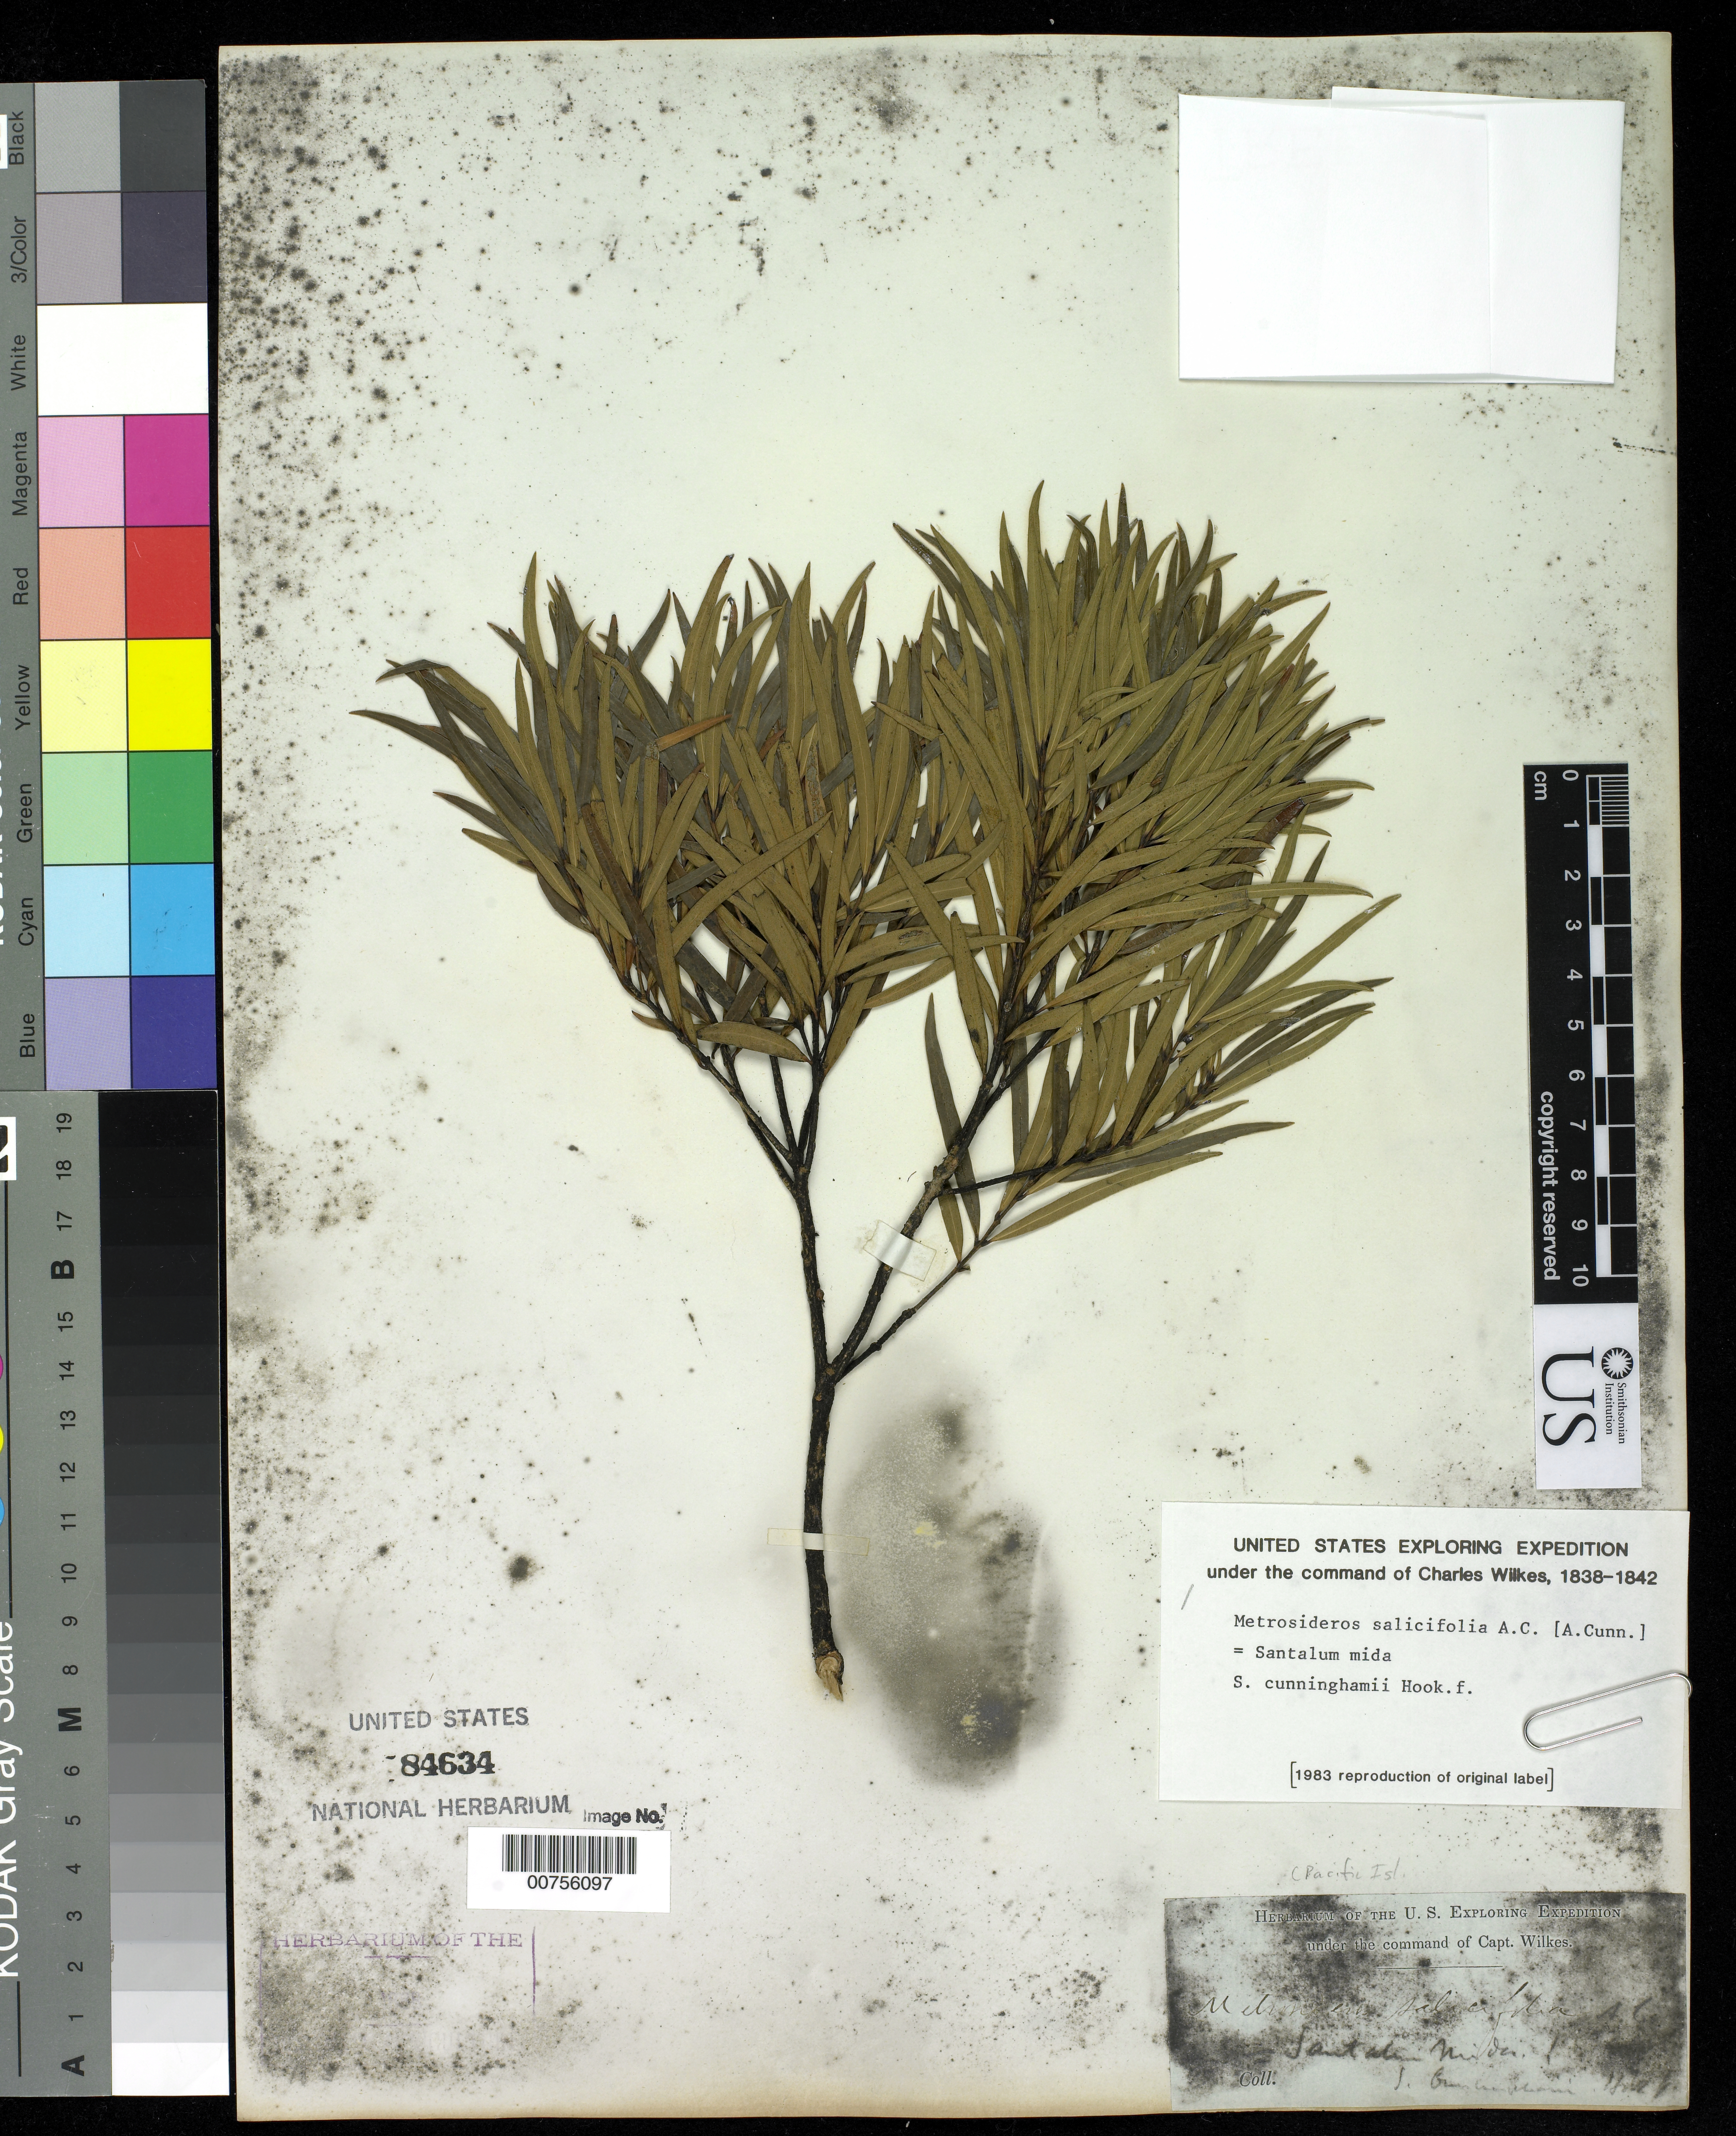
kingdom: Plantae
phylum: Tracheophyta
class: Magnoliopsida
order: Myrtales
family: Myrtaceae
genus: Metrosideros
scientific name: Metrosideros salicifolia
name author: A. Cunn.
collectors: Wilkes Explor. Exped.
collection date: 1838/1842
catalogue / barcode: US 84634